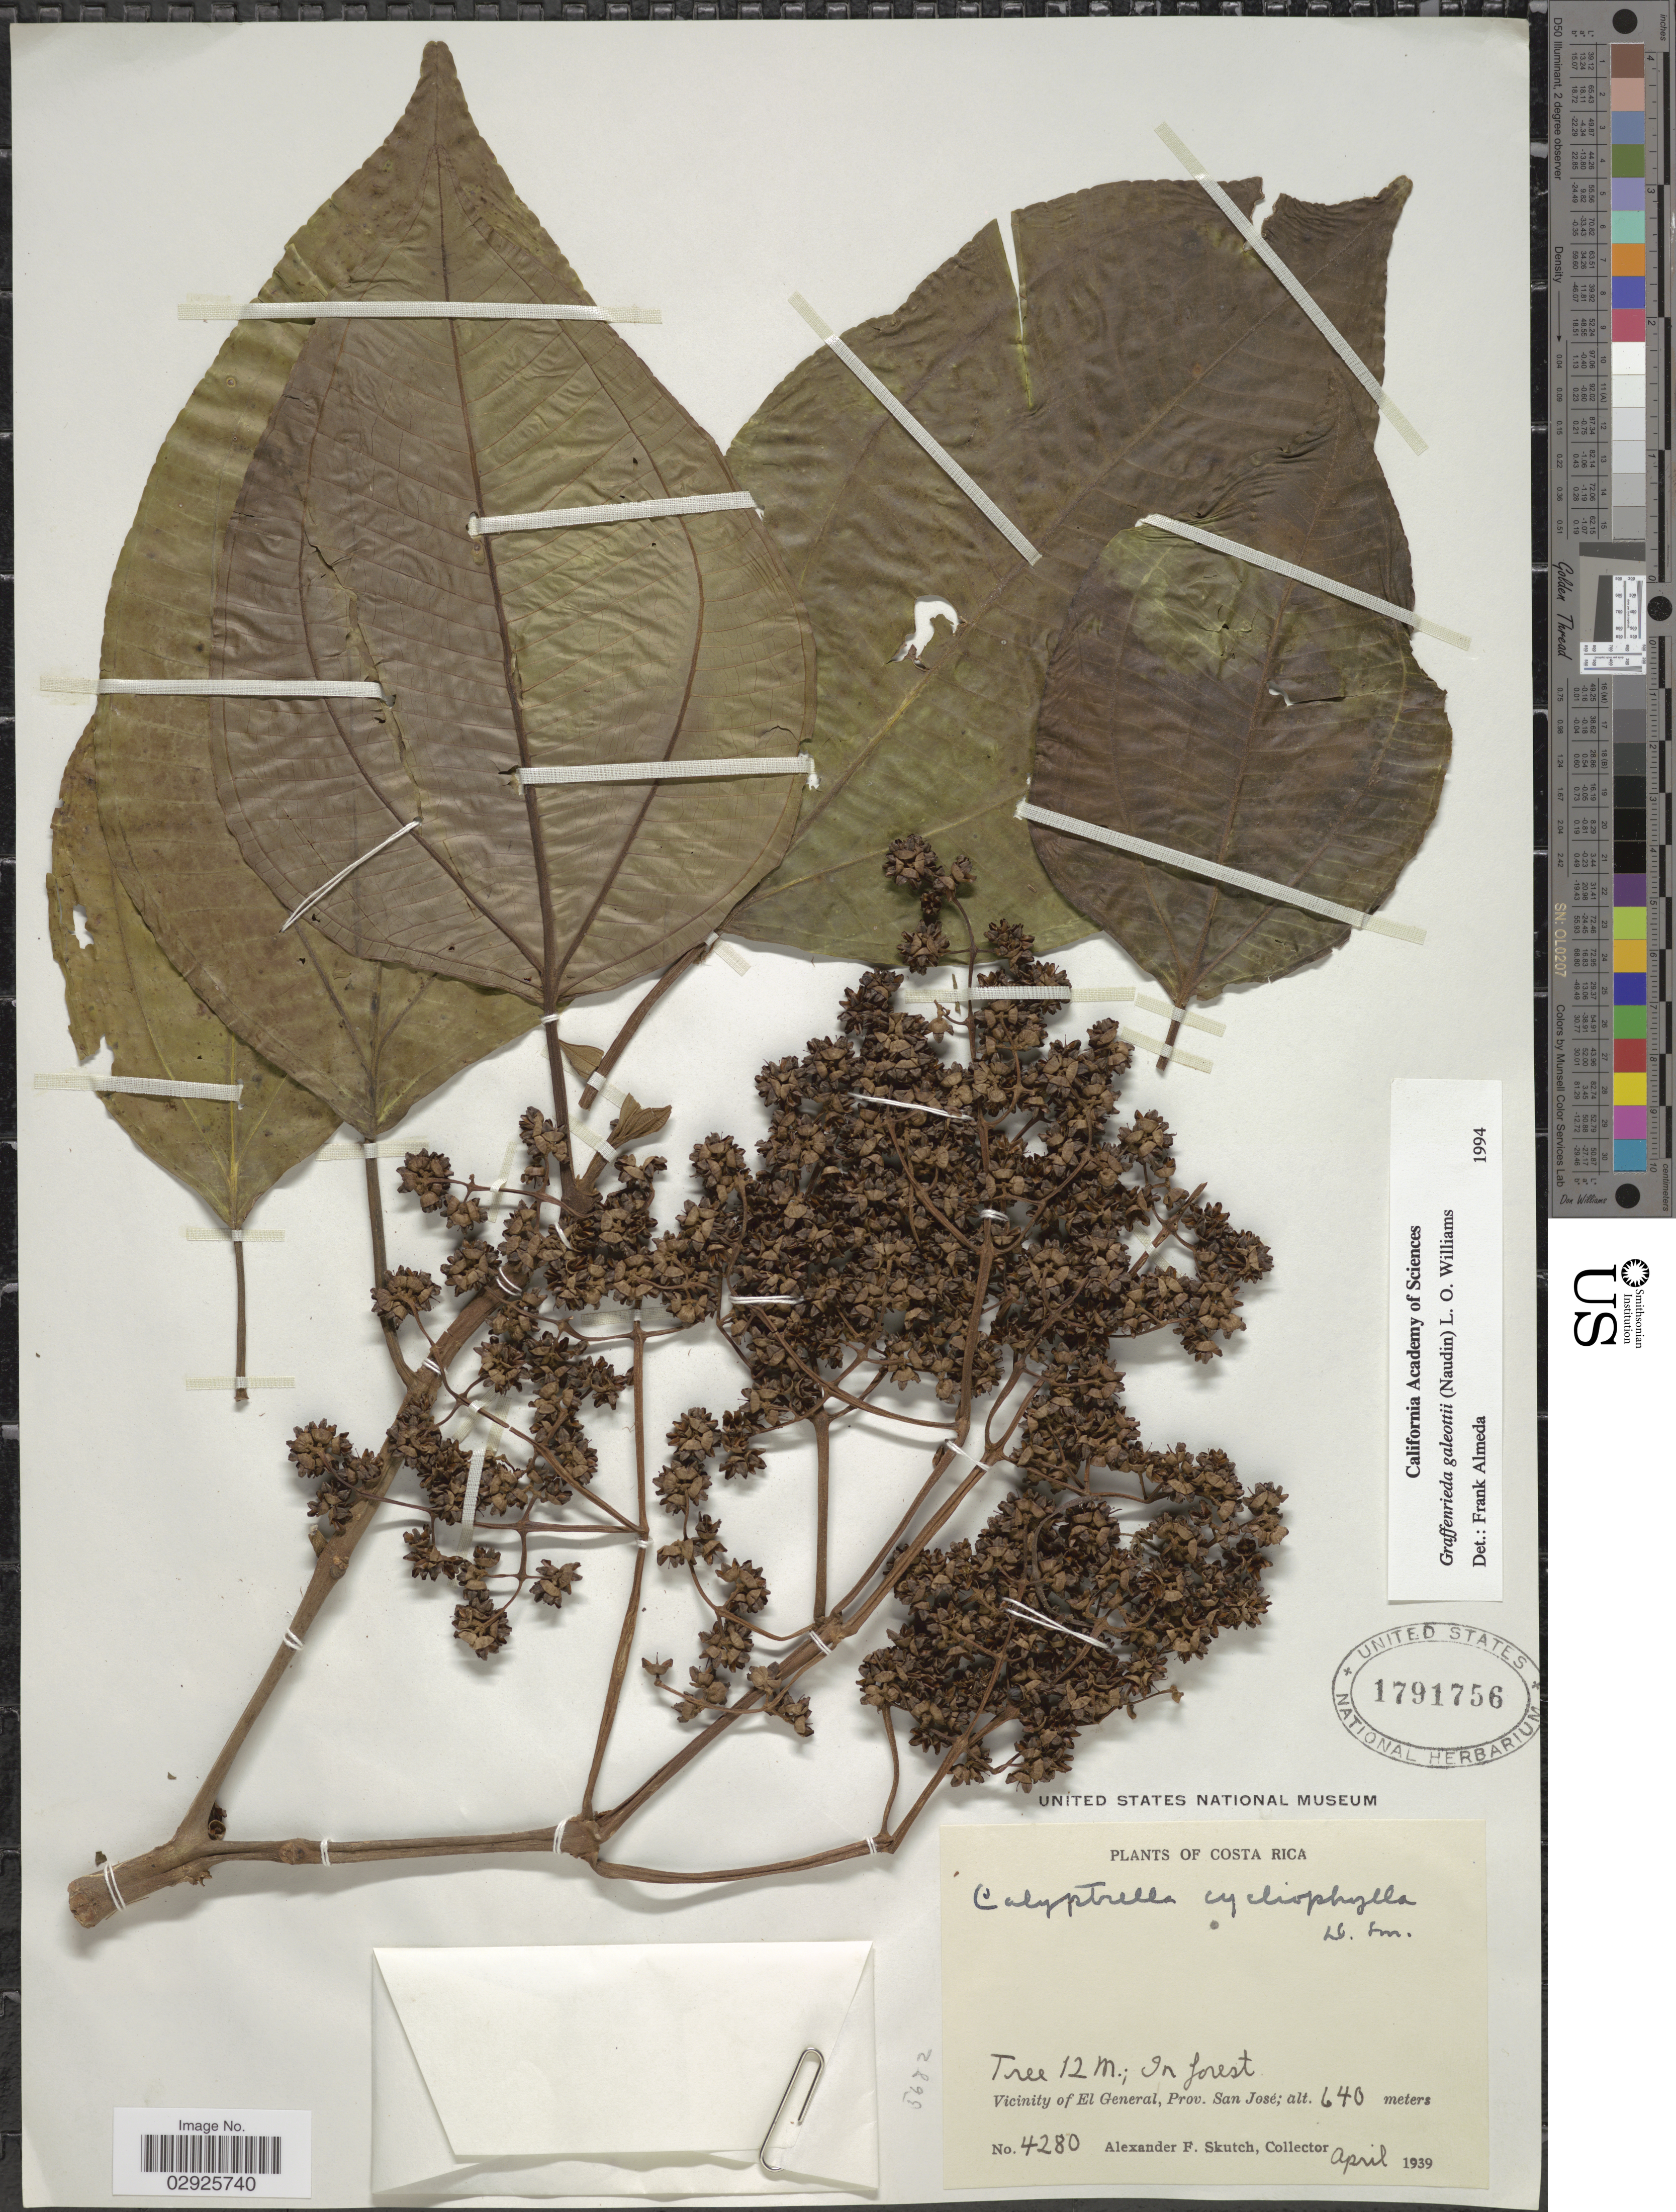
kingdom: Plantae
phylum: Tracheophyta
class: Magnoliopsida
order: Myrtales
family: Melastomataceae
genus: Graffenrieda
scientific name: Graffenrieda galeottii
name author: (Naudin) L.O. Williams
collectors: A. F. Skutch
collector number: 4280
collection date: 1939-04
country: Costa Rica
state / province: San José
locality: Vicinity of El General.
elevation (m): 640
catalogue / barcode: US 1791756